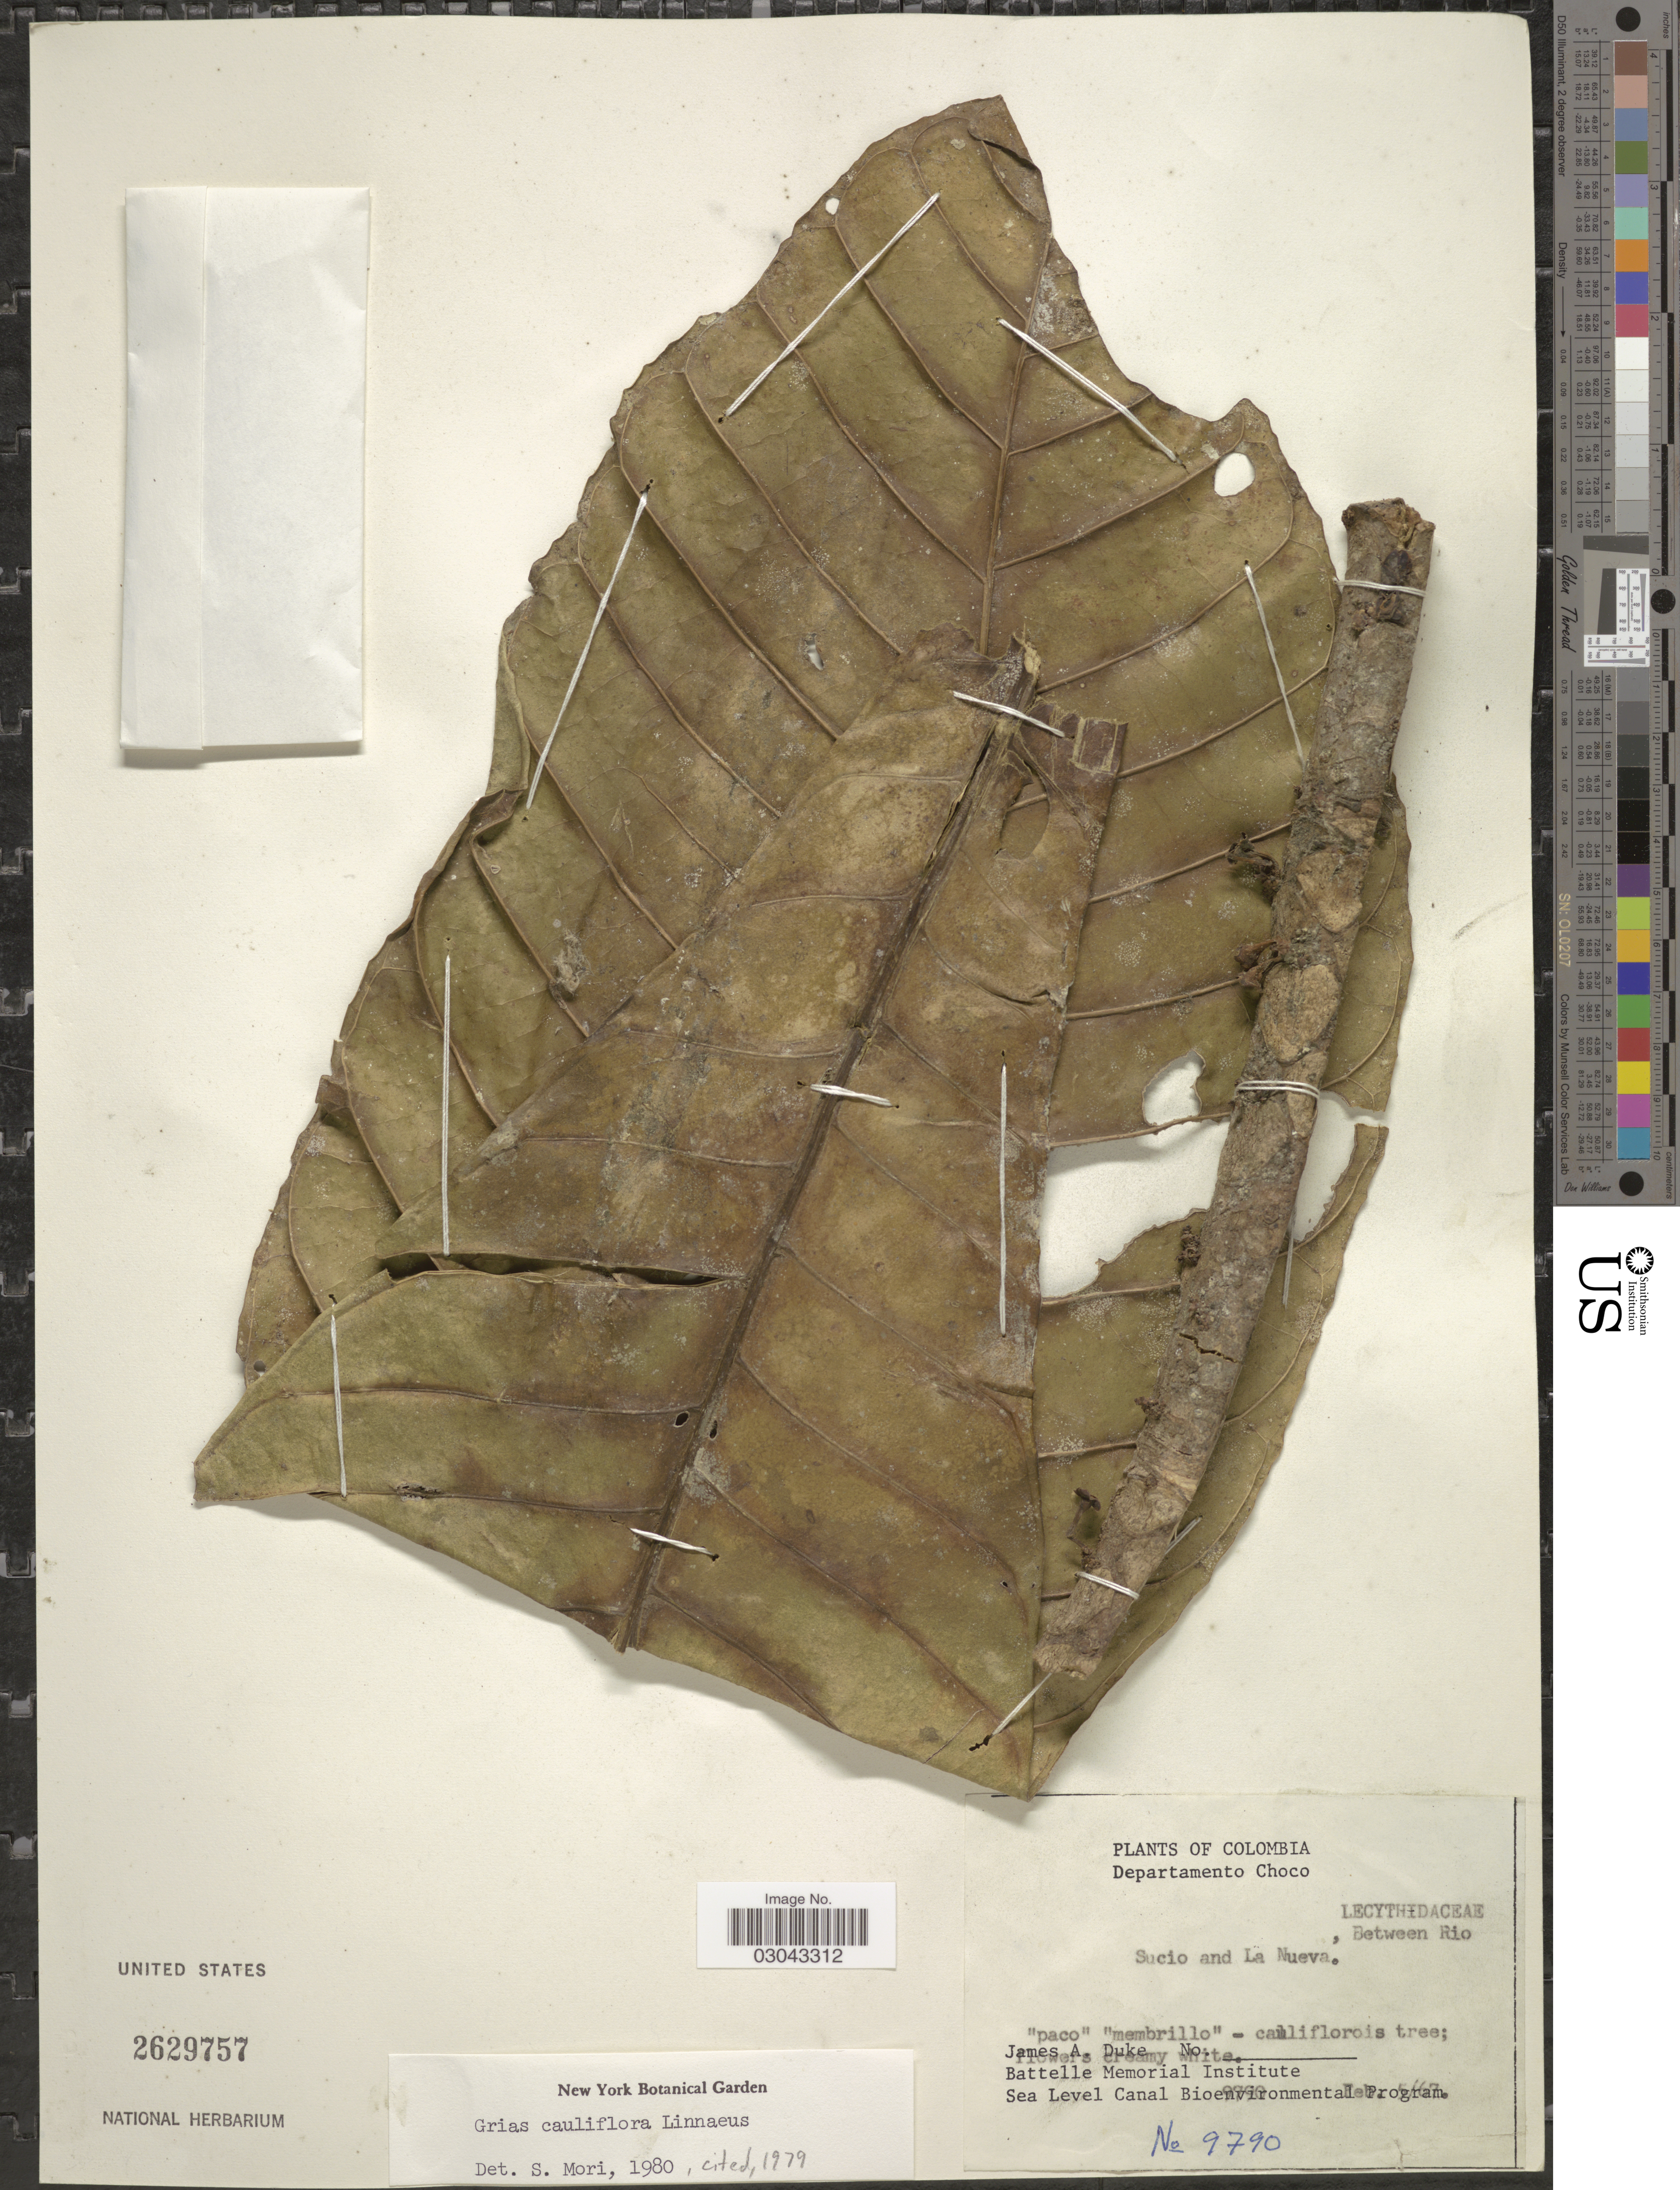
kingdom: Plantae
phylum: Tracheophyta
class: Magnoliopsida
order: Ericales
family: Lecythidaceae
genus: Grias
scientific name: Grias cauliflora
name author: L.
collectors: J. A. Duke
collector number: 9790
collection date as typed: Transcribed d/m/y: /5/47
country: Colombia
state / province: Chocó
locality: Departamento Choco, Sucio and La Nueva, Between Rio.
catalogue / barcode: US 2629757